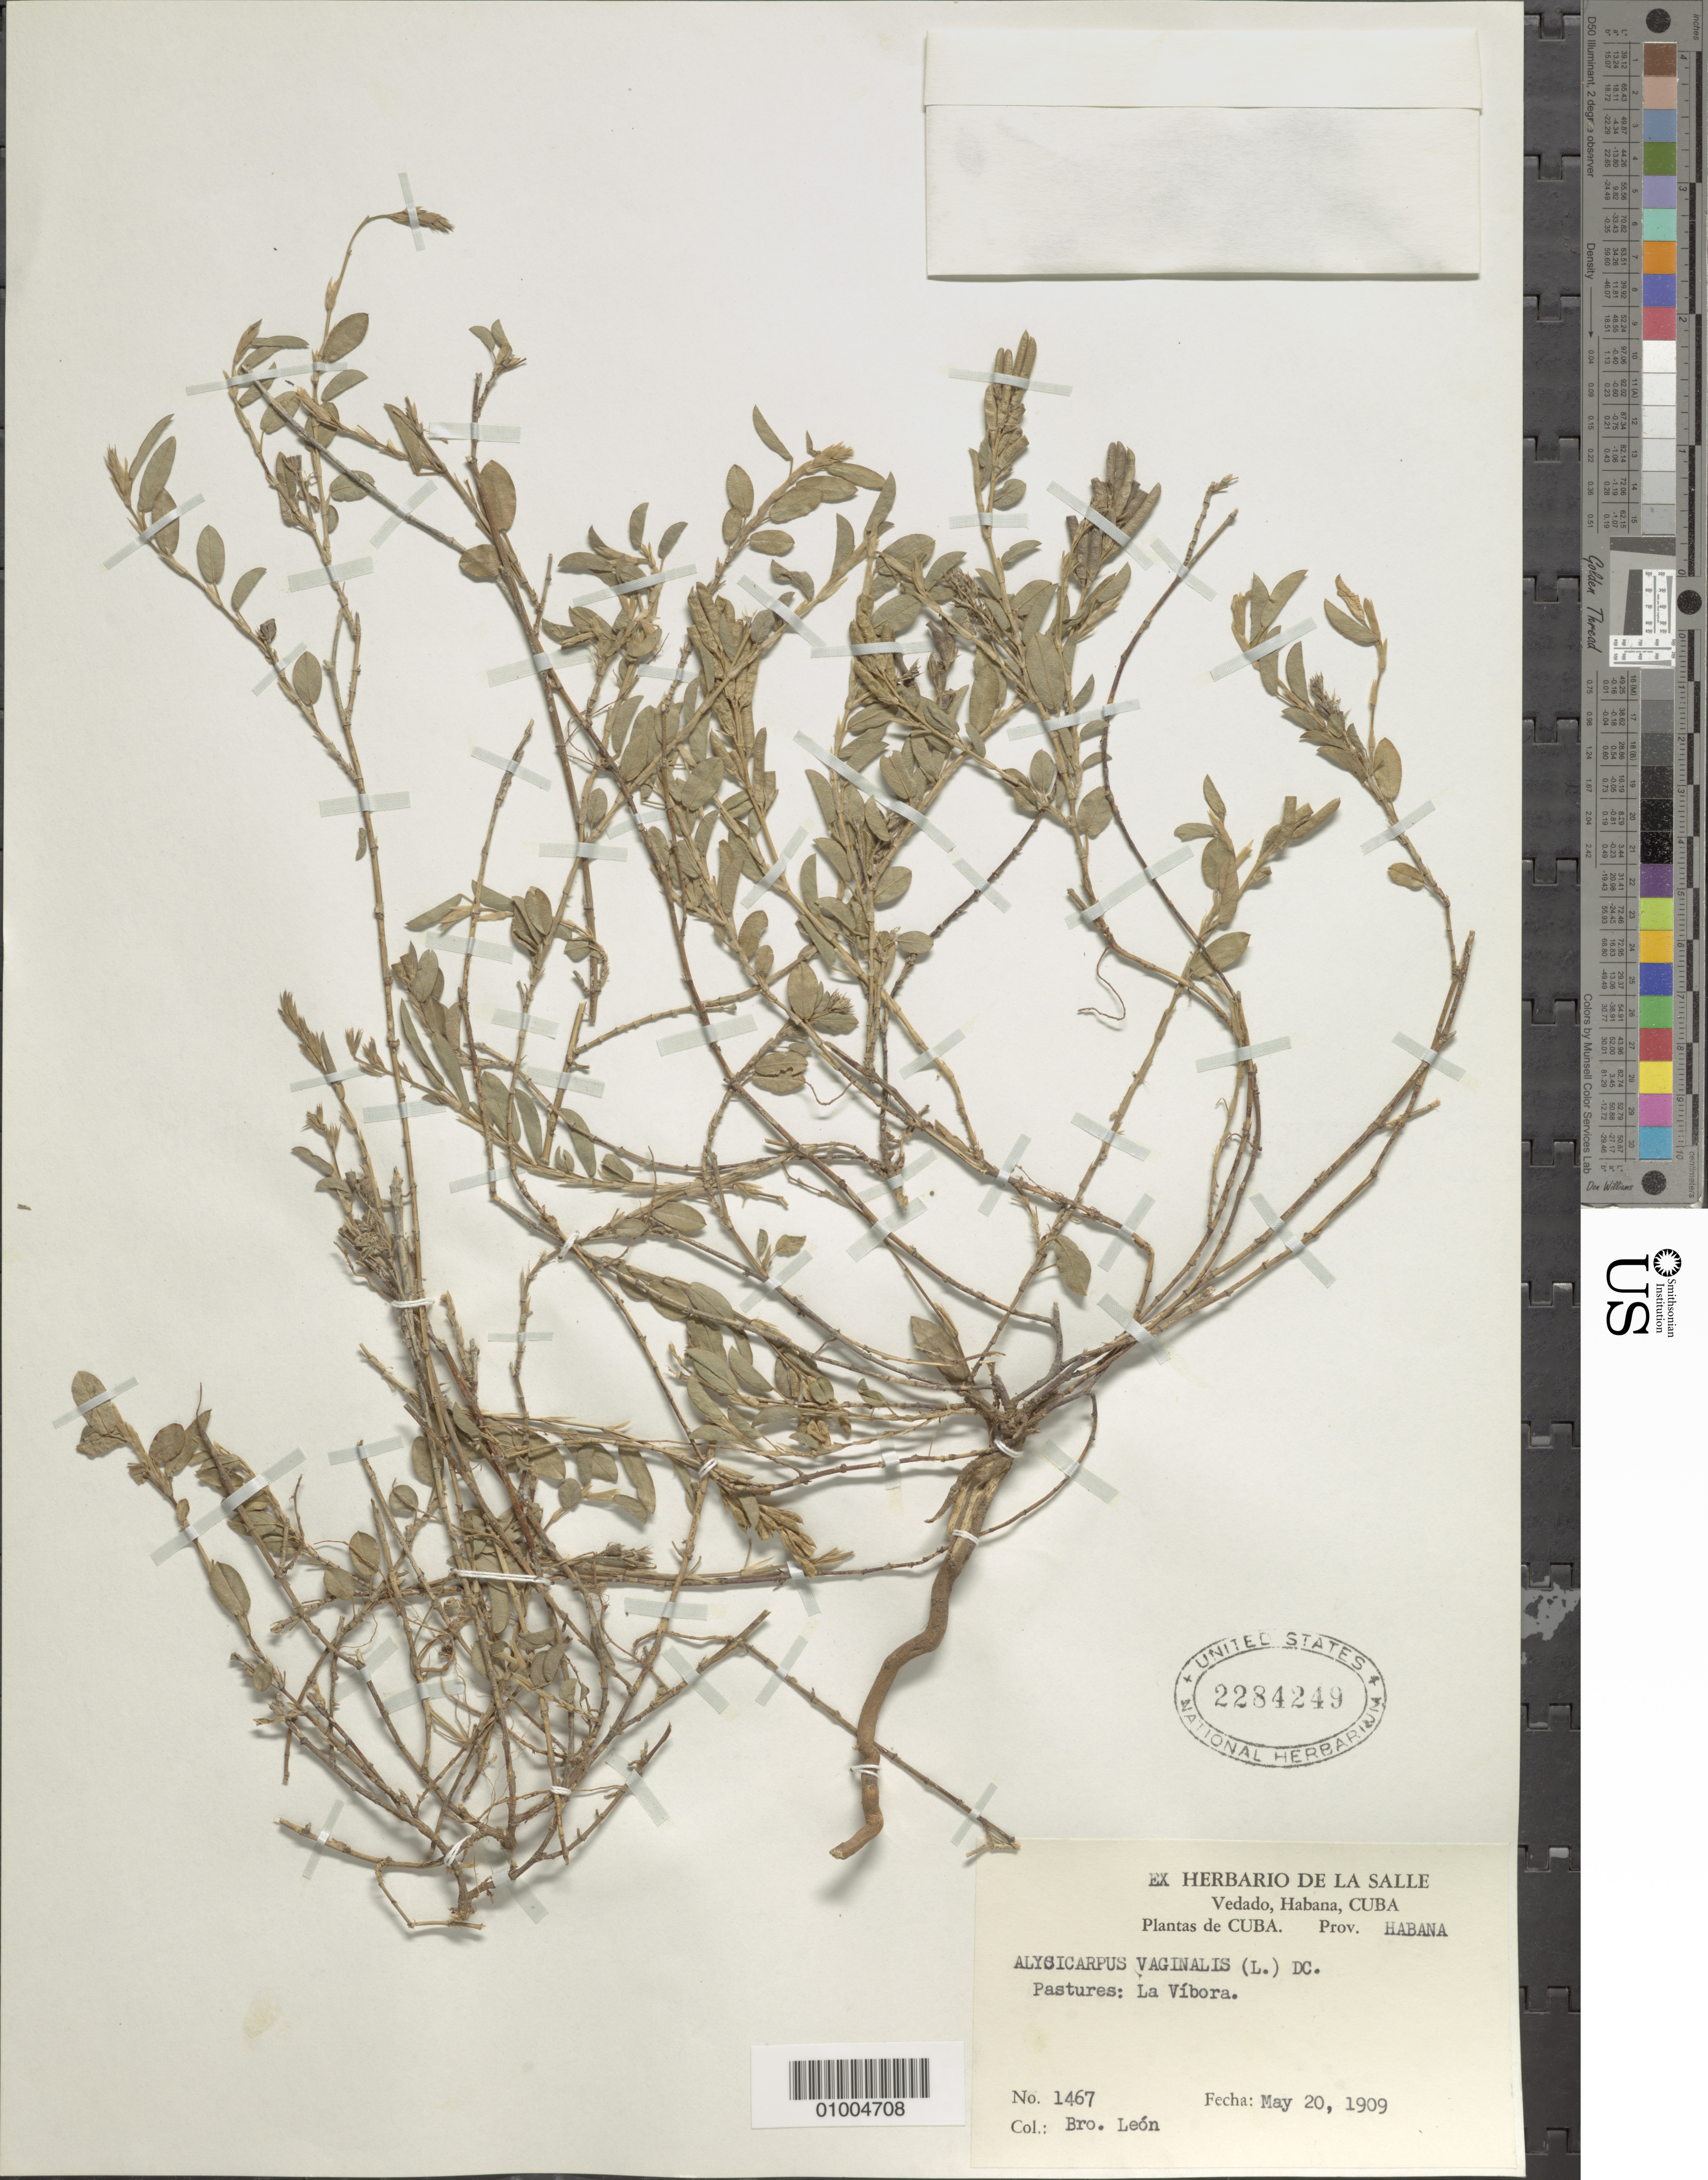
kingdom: Plantae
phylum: Tracheophyta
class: Magnoliopsida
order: Fabales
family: Fabaceae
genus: Alysicarpus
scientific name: Alysicarpus vaginalis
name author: (L.) DC.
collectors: Bro. León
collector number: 1467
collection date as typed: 20 May 1909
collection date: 1909-05-20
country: Cuba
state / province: La Habana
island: Cuba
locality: Pastures; La Vibora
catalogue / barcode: US 2284249